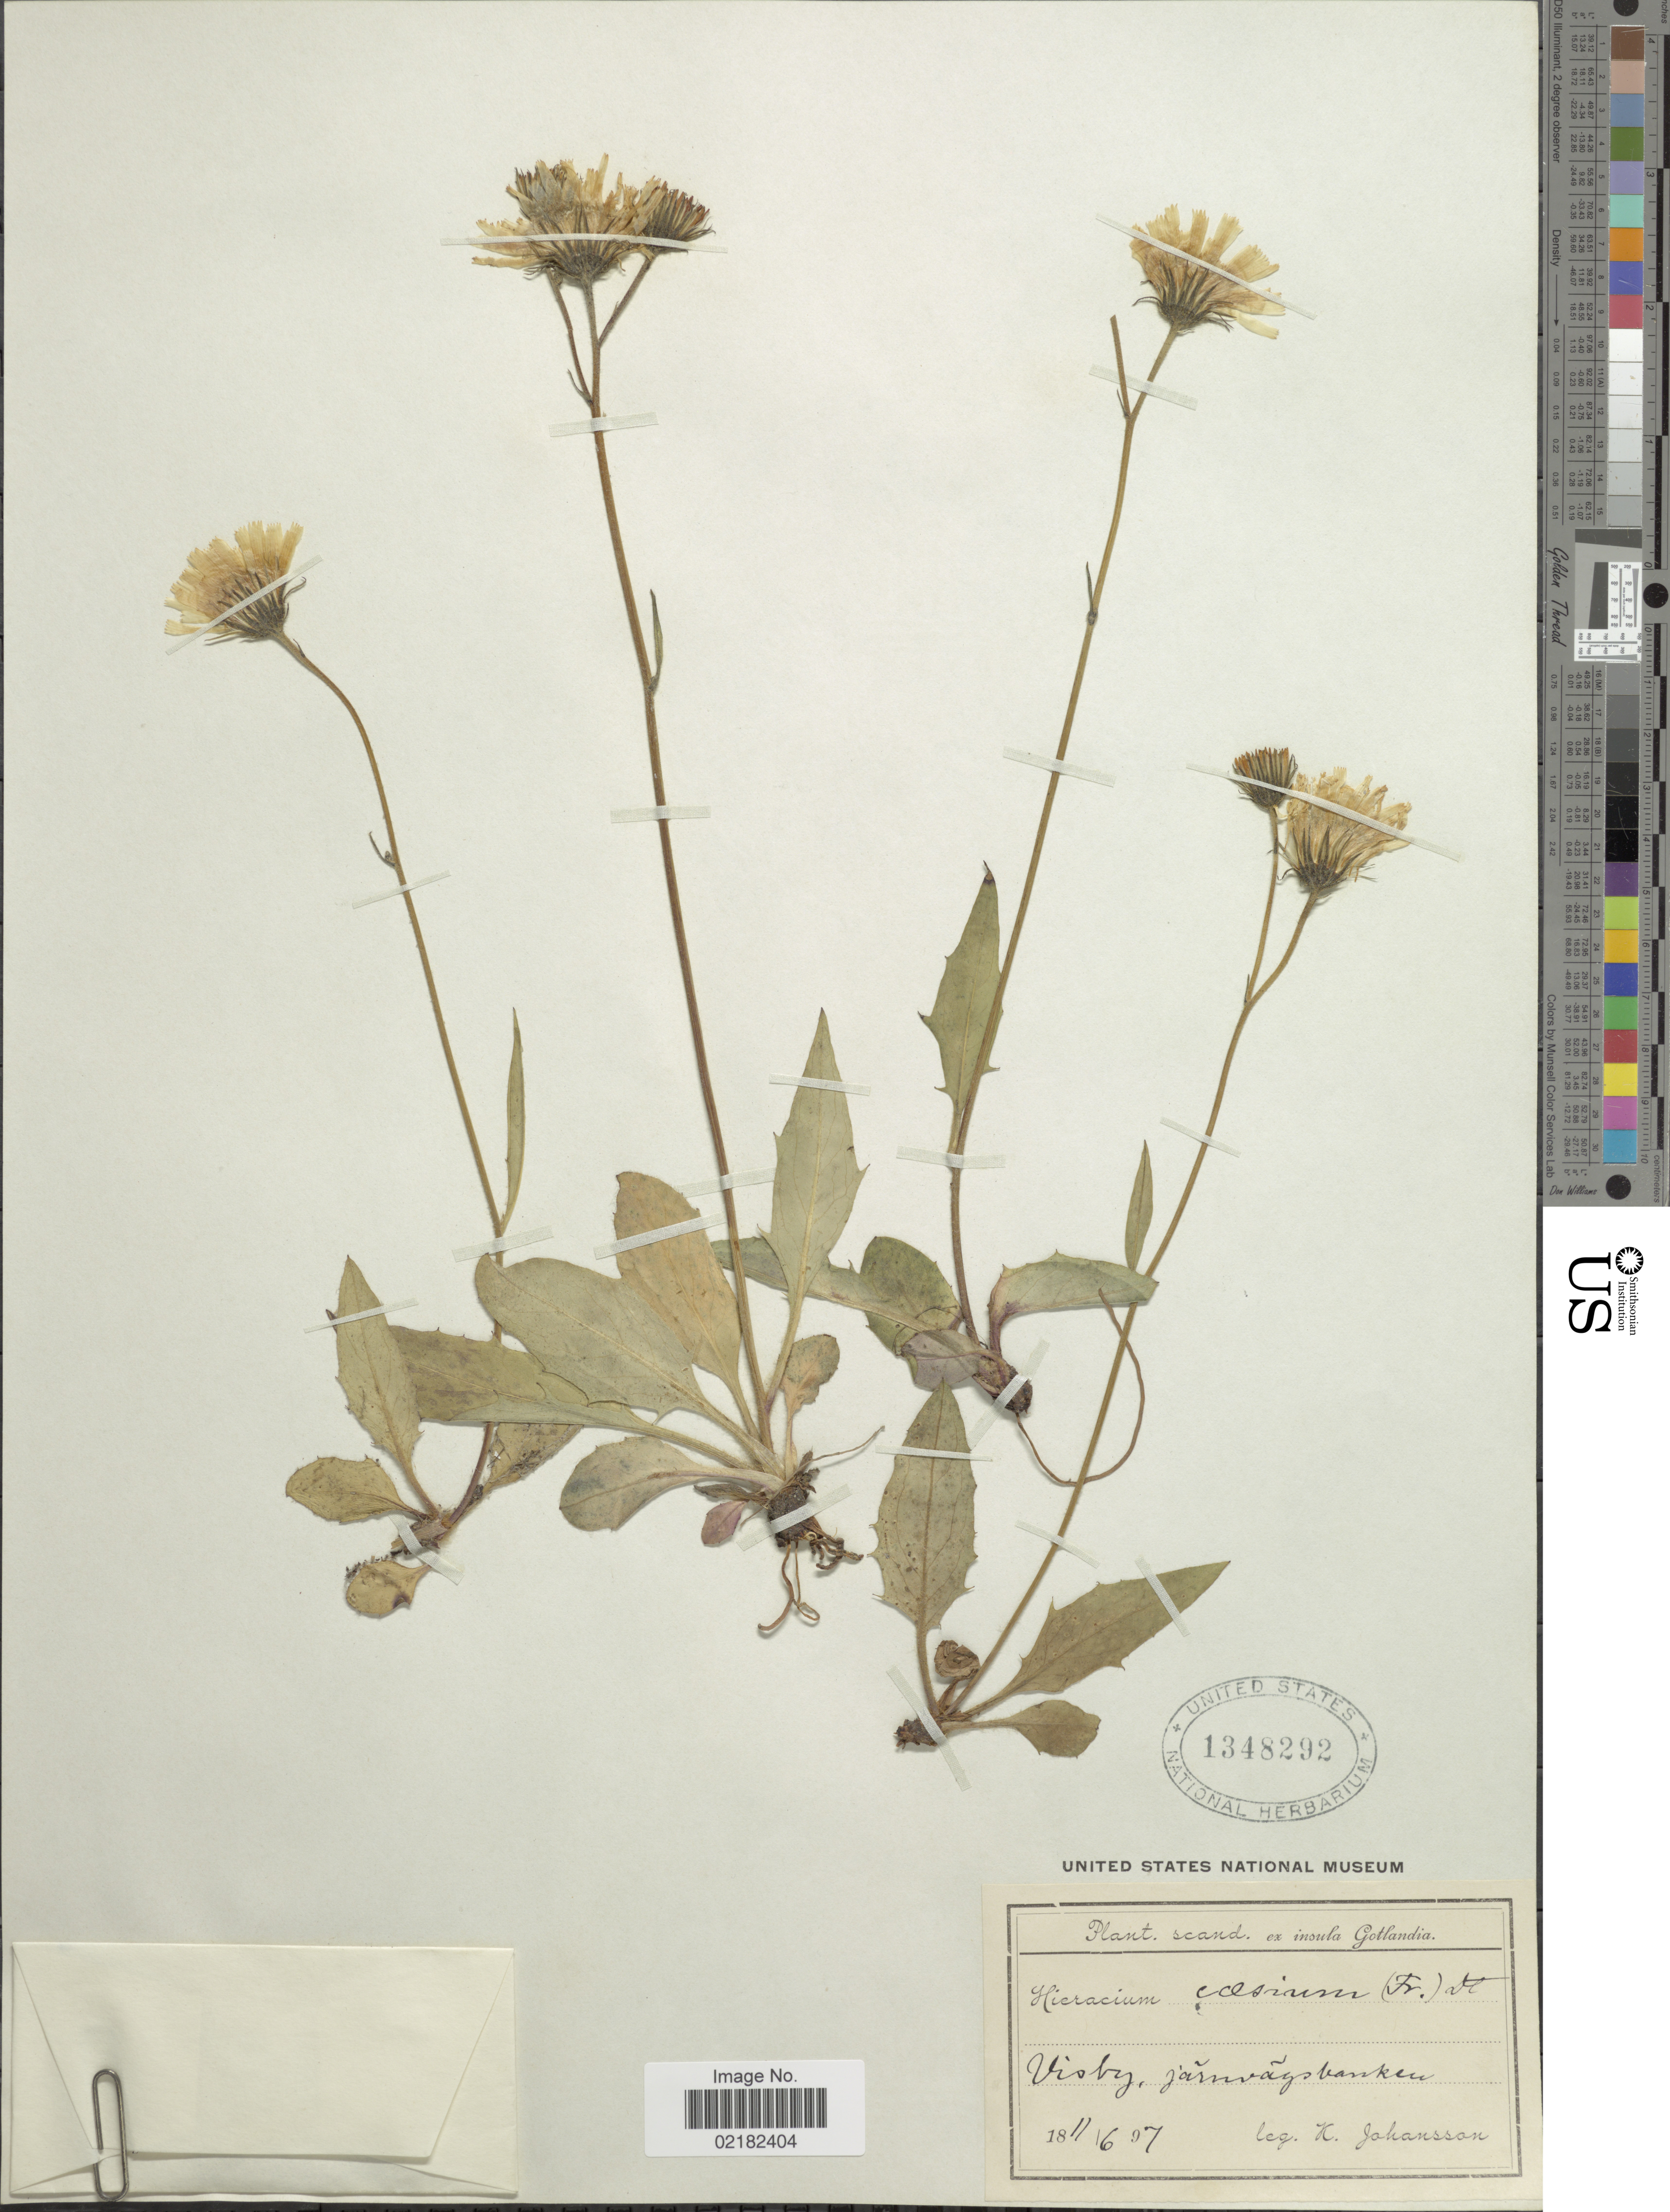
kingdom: Plantae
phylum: Tracheophyta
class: Magnoliopsida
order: Asterales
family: Asteraceae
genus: Hieracium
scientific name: Hieracium caesium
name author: (Fr.) Fr.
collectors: K. Johansson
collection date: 1897-06-11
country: Sweden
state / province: Gotland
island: Gotland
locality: Scnad. ex insula Gotlandia, Visby, jarnvagsbanken.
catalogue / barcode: US 1348292